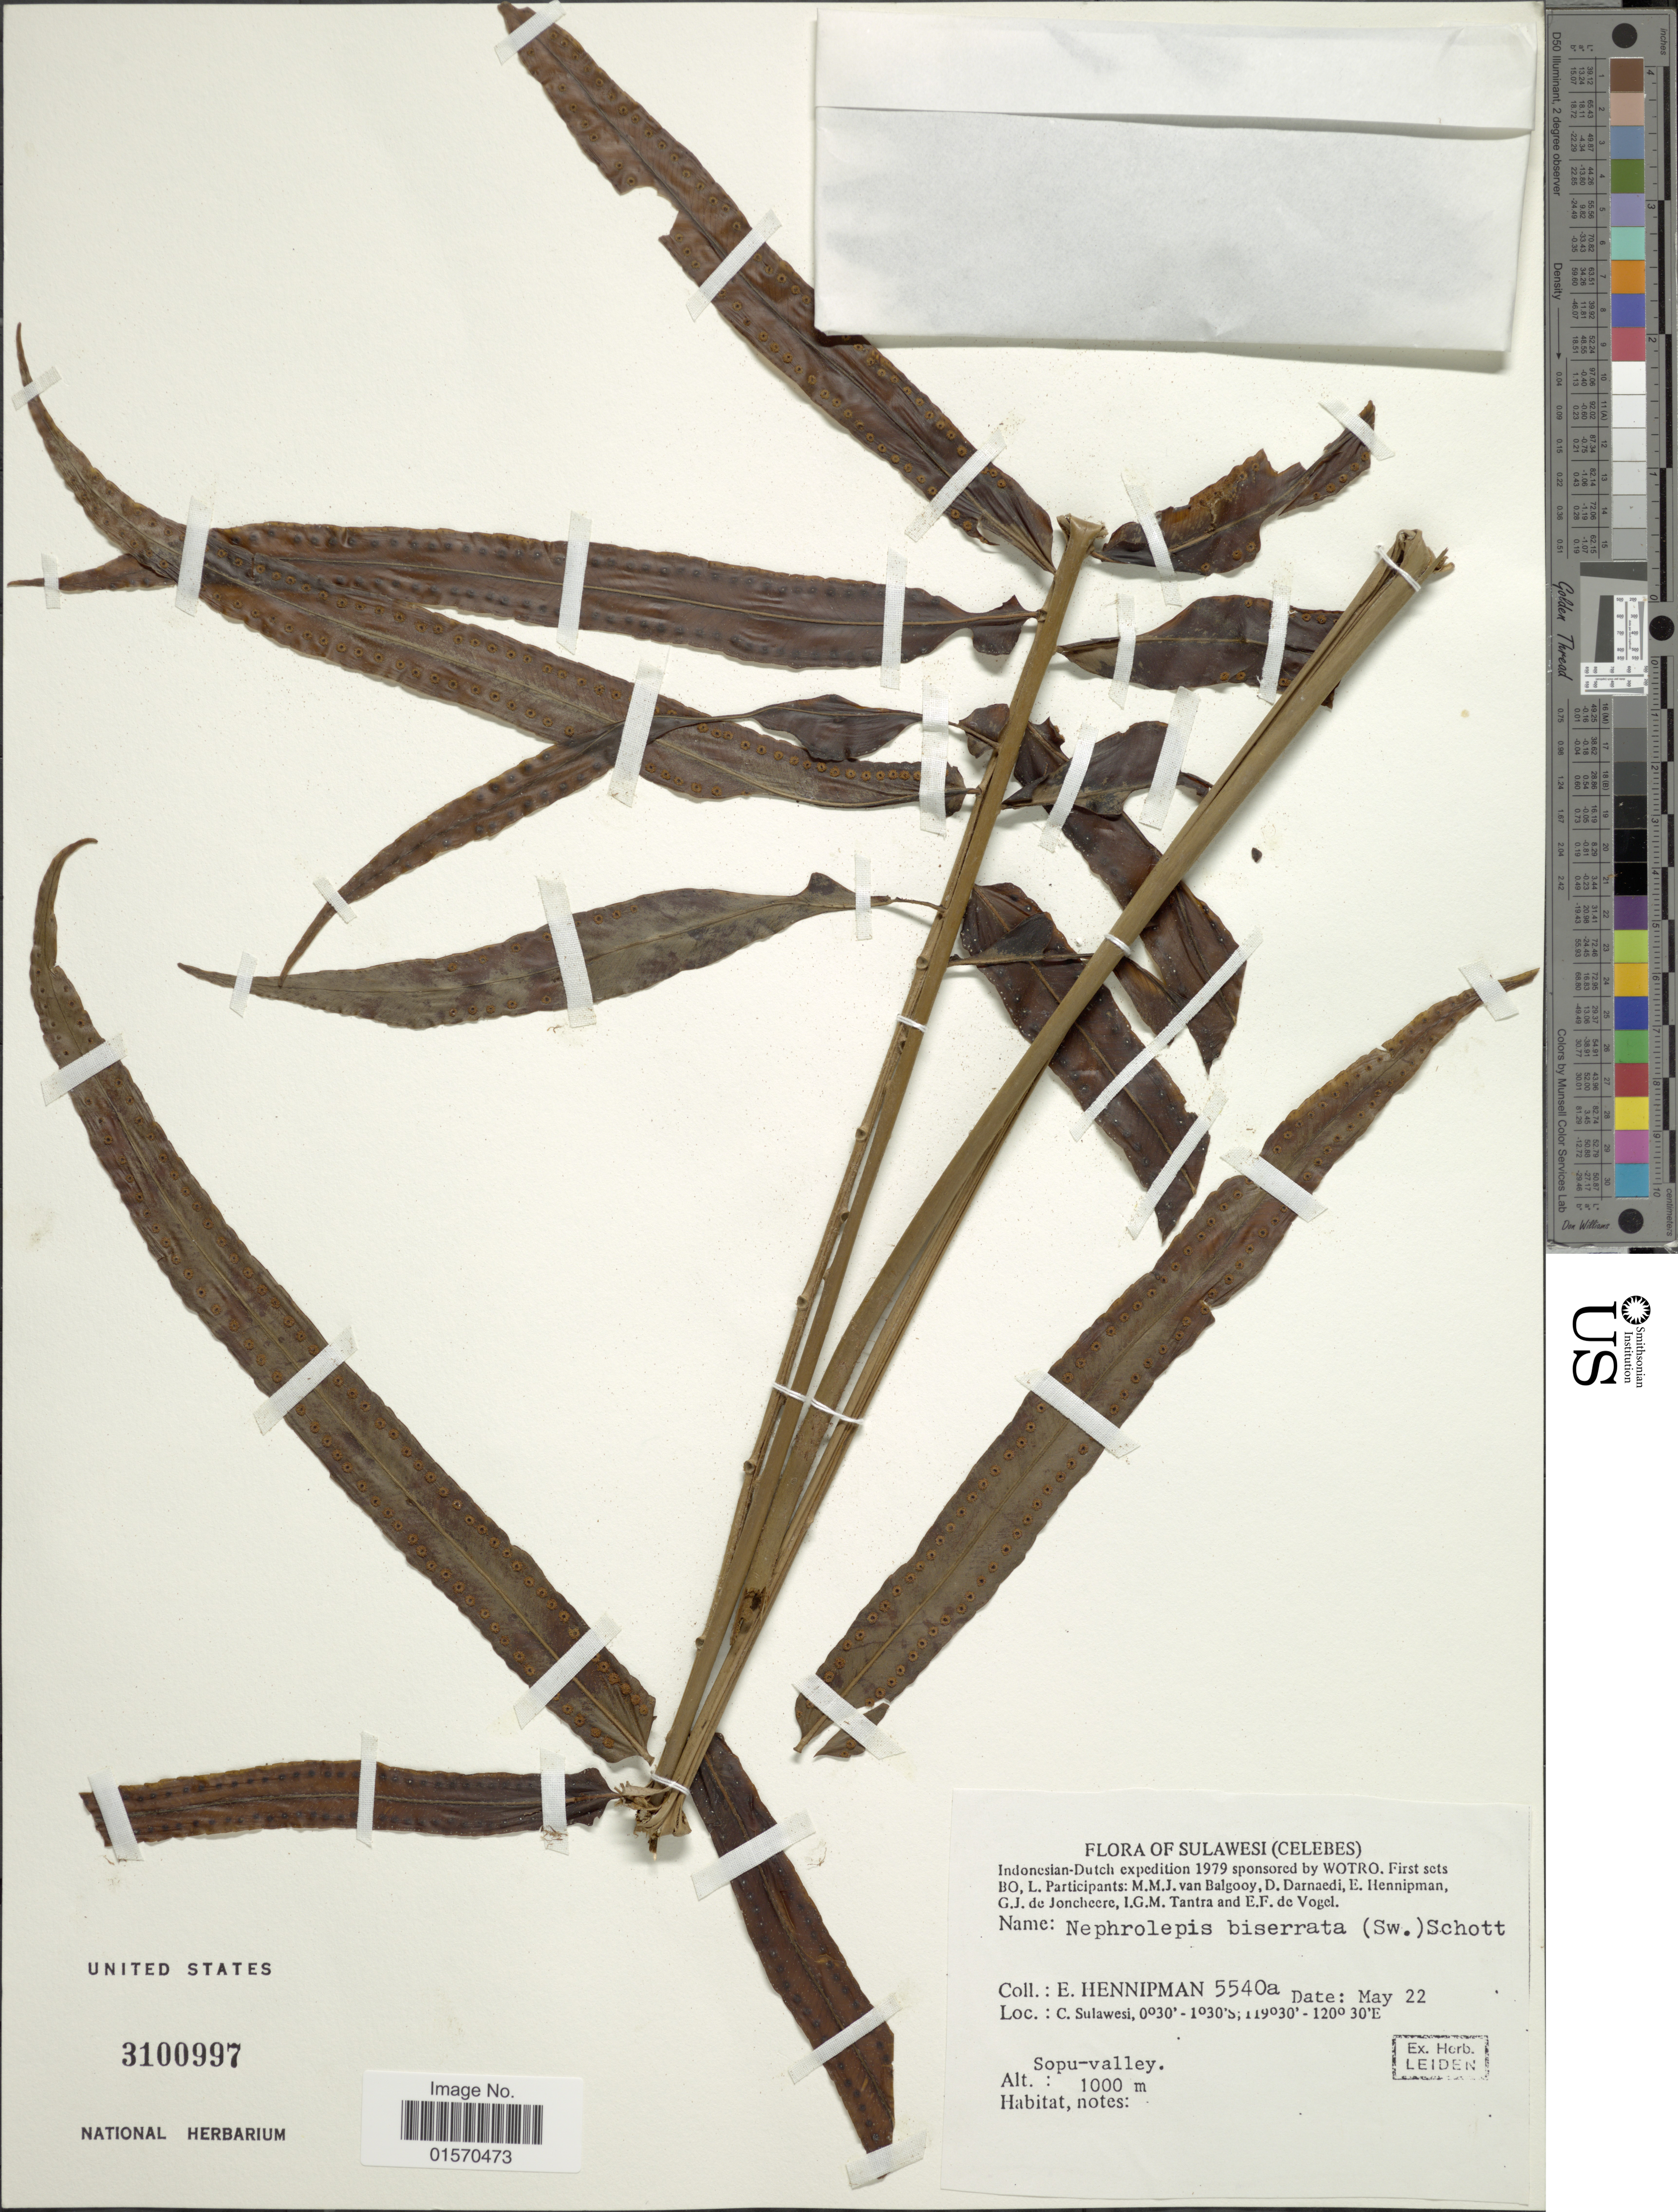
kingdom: Plantae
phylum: Tracheophyta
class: Polypodiopsida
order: Polypodiales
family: Nephrolepidaceae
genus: Nephrolepis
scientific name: Nephrolepis biserrata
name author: (Sw.) Schott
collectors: E. Hennipman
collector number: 5540a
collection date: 1979-05-22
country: Indonesia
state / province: Sulawesi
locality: Sulawesi (Celebes). C. Sulawesi. Sopu-valley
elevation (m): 1000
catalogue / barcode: US 3100997